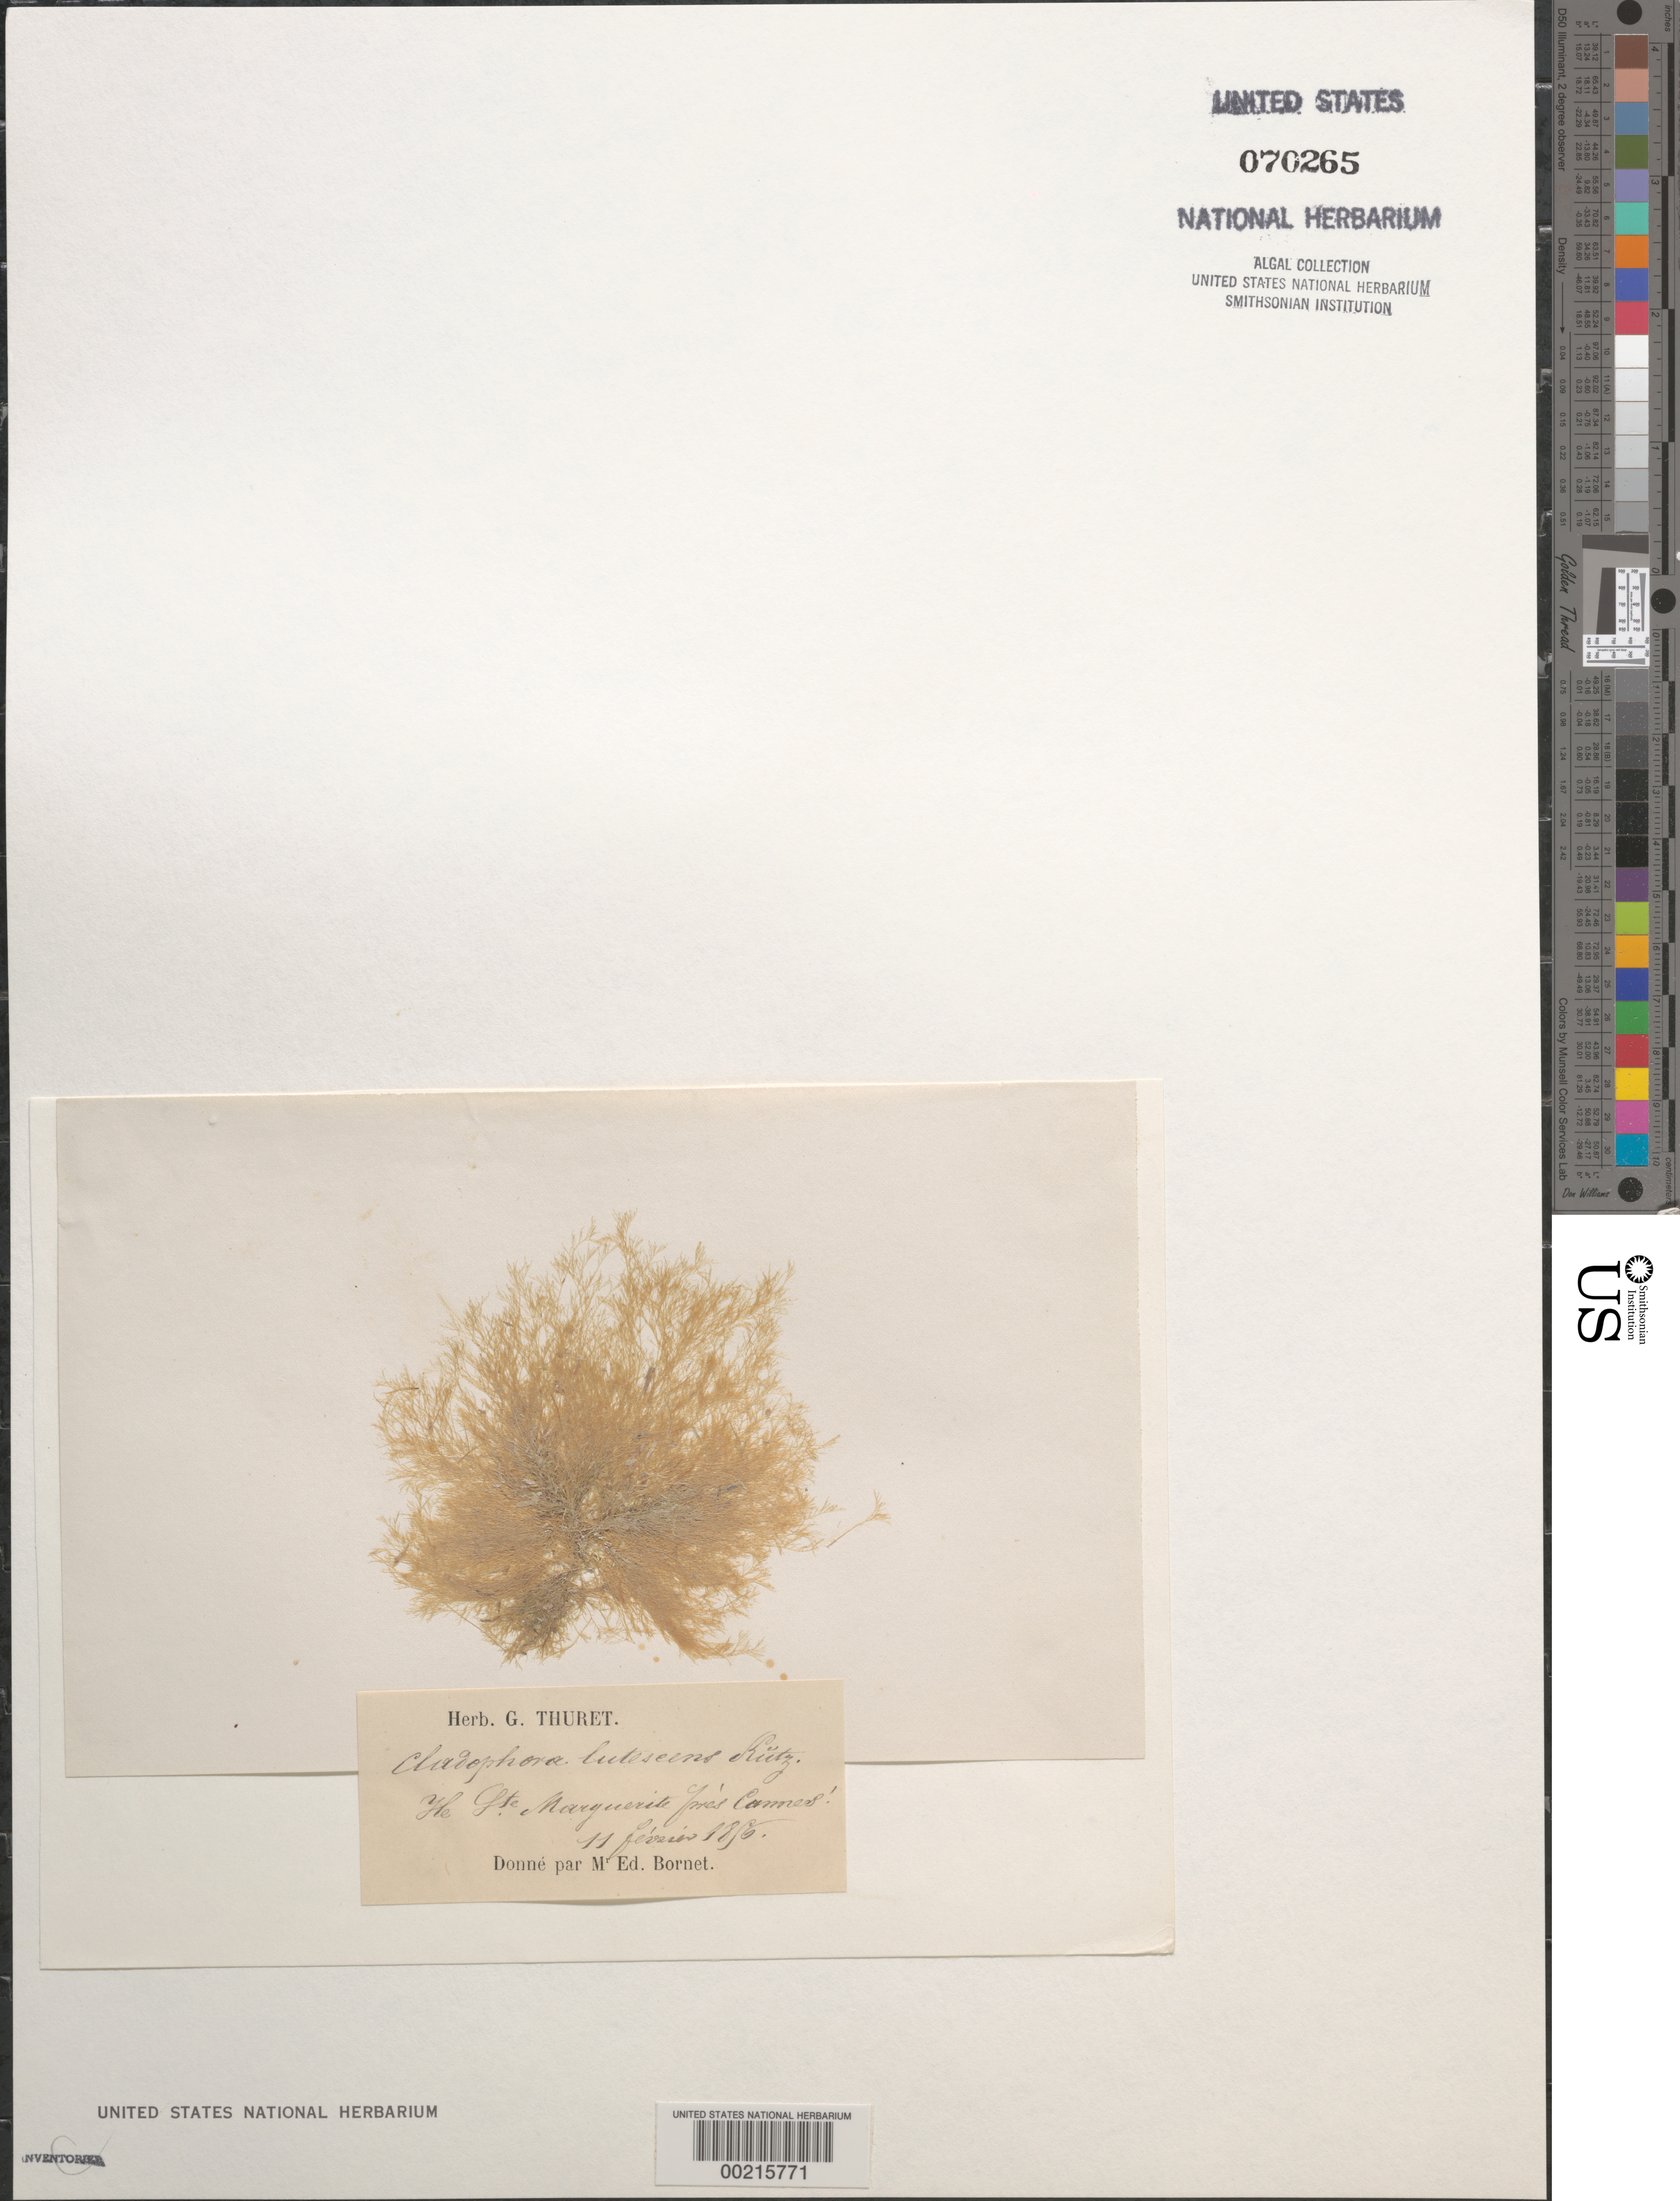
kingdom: Plantae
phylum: Chlorophyta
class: Ulvophyceae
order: Cladophorales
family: Cladophoraceae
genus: Cladophora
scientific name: Cladophora dalmatica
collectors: Thuret, G. (herbarium)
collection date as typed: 11 Feb 1856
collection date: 1856-02-11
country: France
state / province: Provence-Alpes-Côte d'Azur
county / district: Alpes-Maritimes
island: Ile Sainte Marguerite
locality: Near Cannes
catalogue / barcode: US 70265